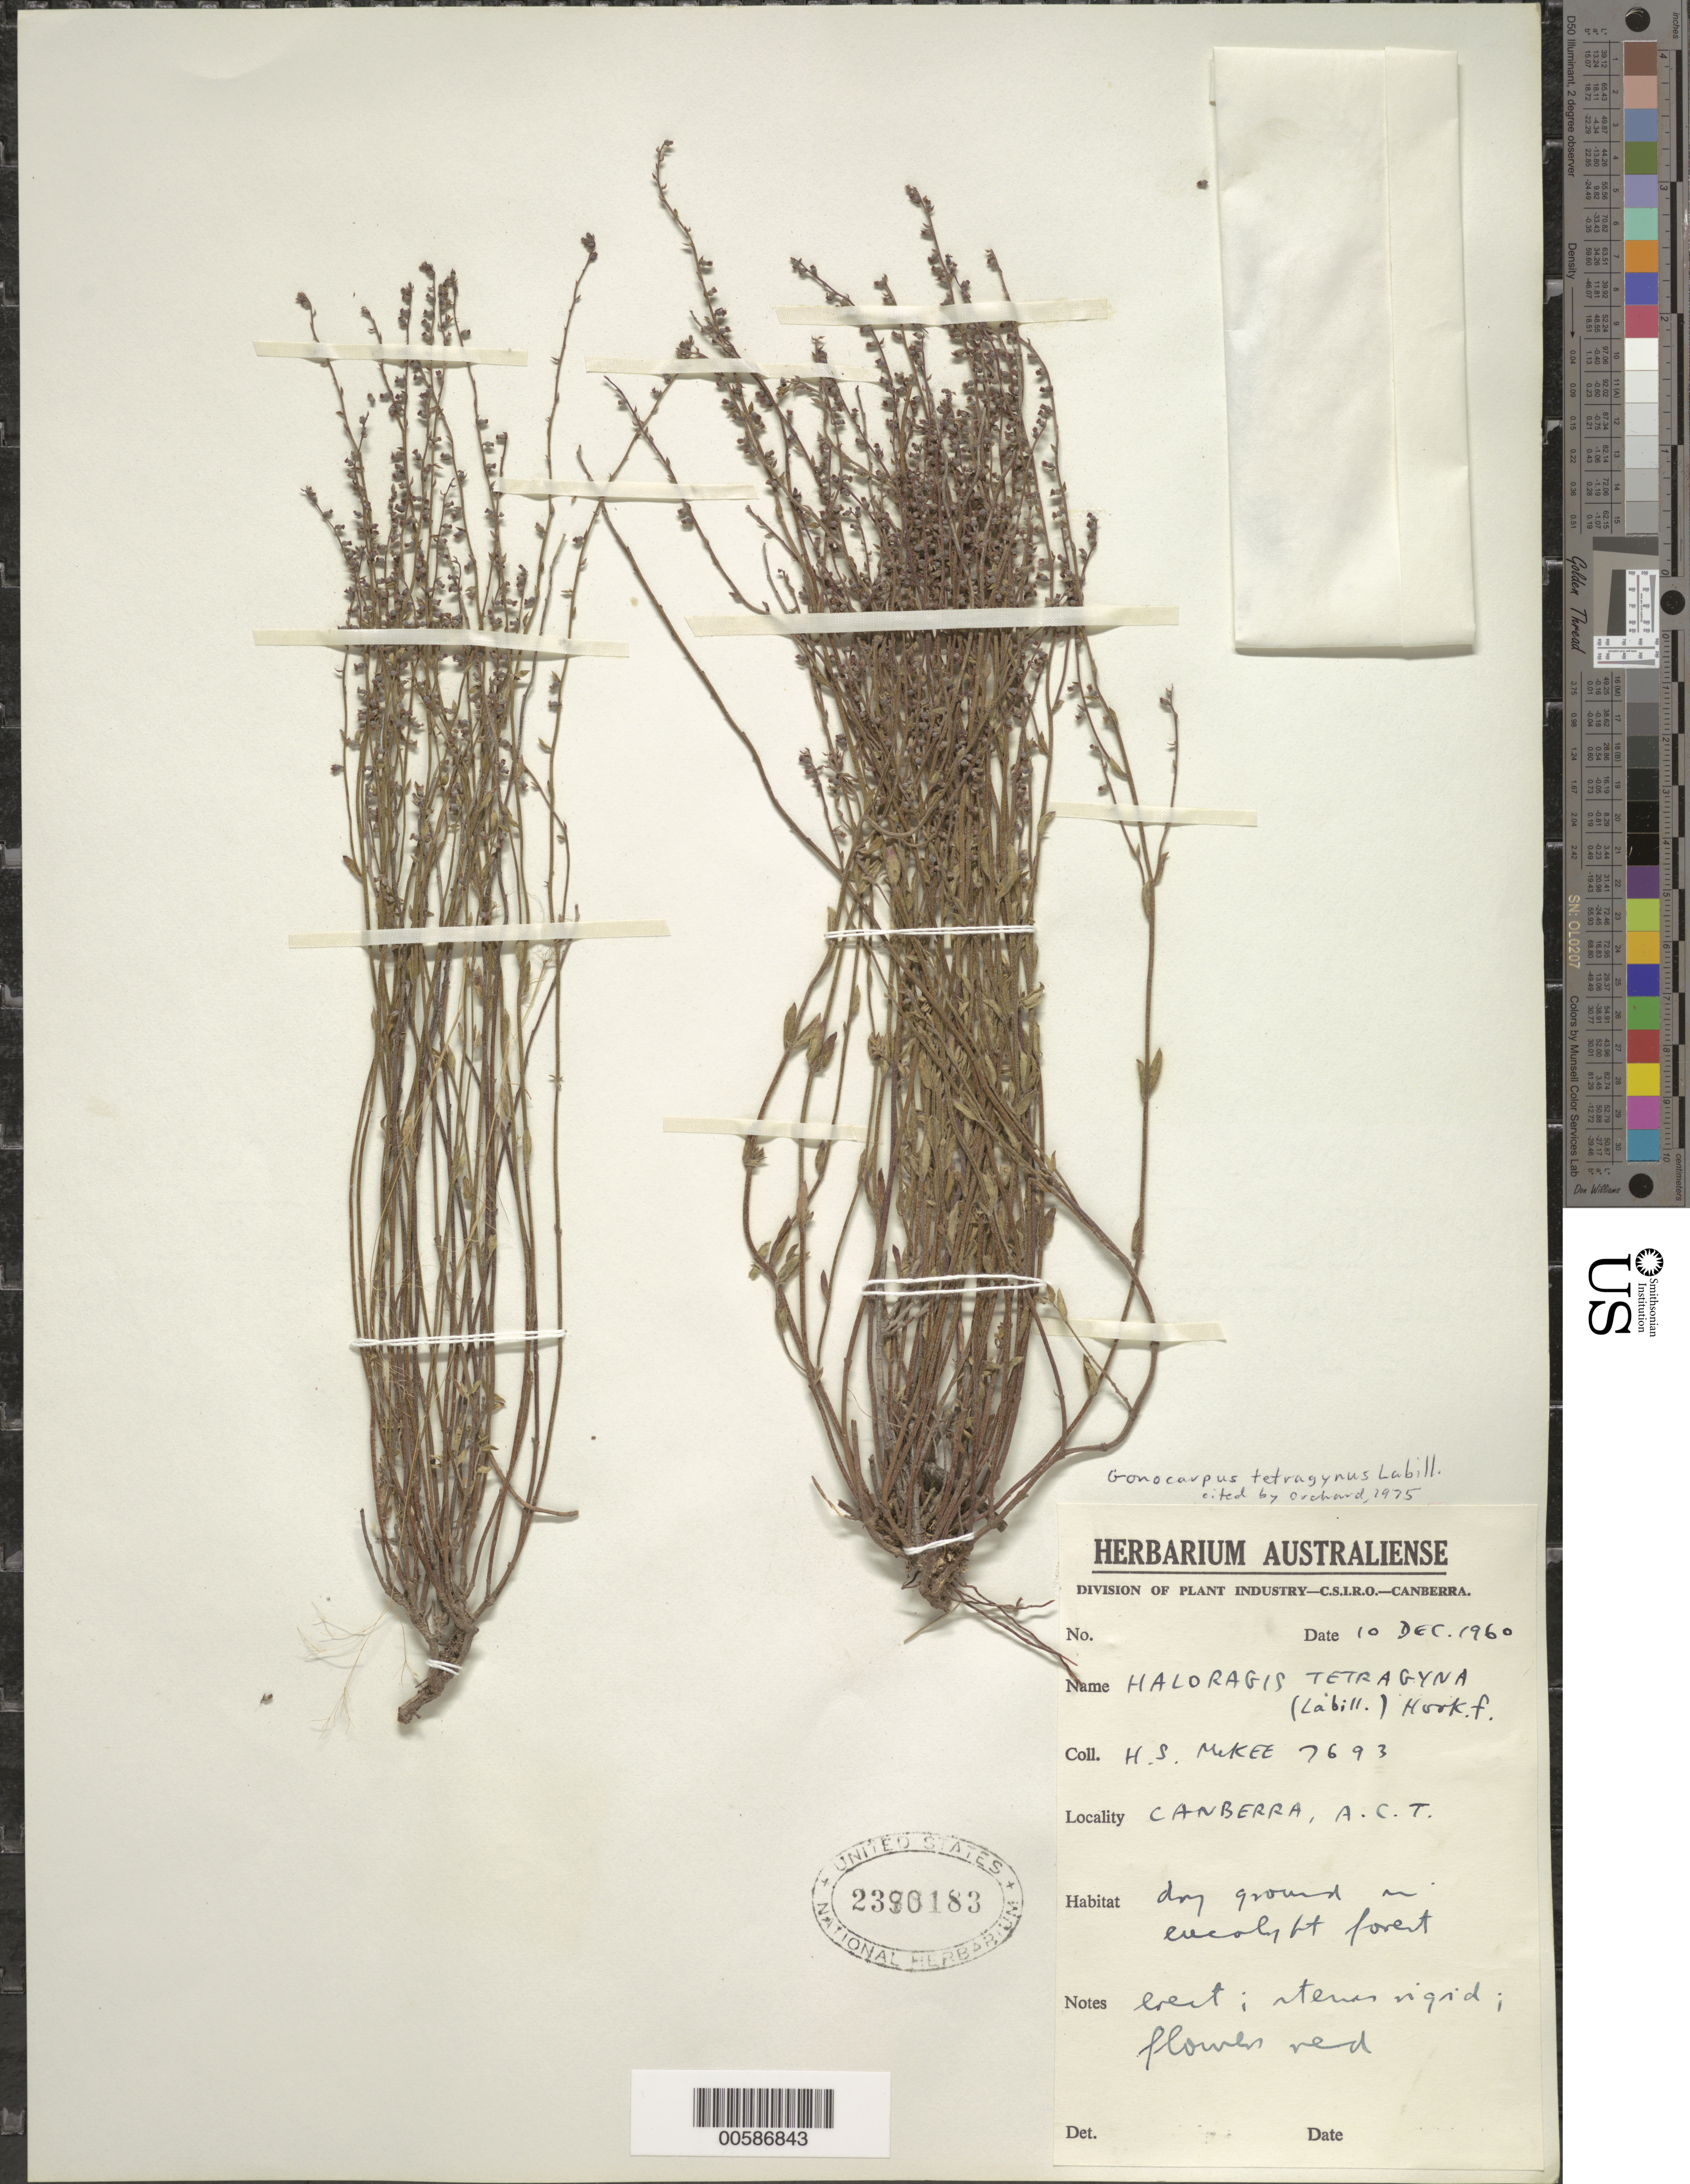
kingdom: Plantae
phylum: Tracheophyta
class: Magnoliopsida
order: Saxifragales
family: Haloragaceae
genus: Gonocarpus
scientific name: Gonocarpus tetragynus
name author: Labill.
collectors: H. S. MacKee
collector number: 7693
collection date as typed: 10 Dec 1960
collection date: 1960-12-10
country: Australia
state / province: Australian Capital Territory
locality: Canberra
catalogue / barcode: US 2380183